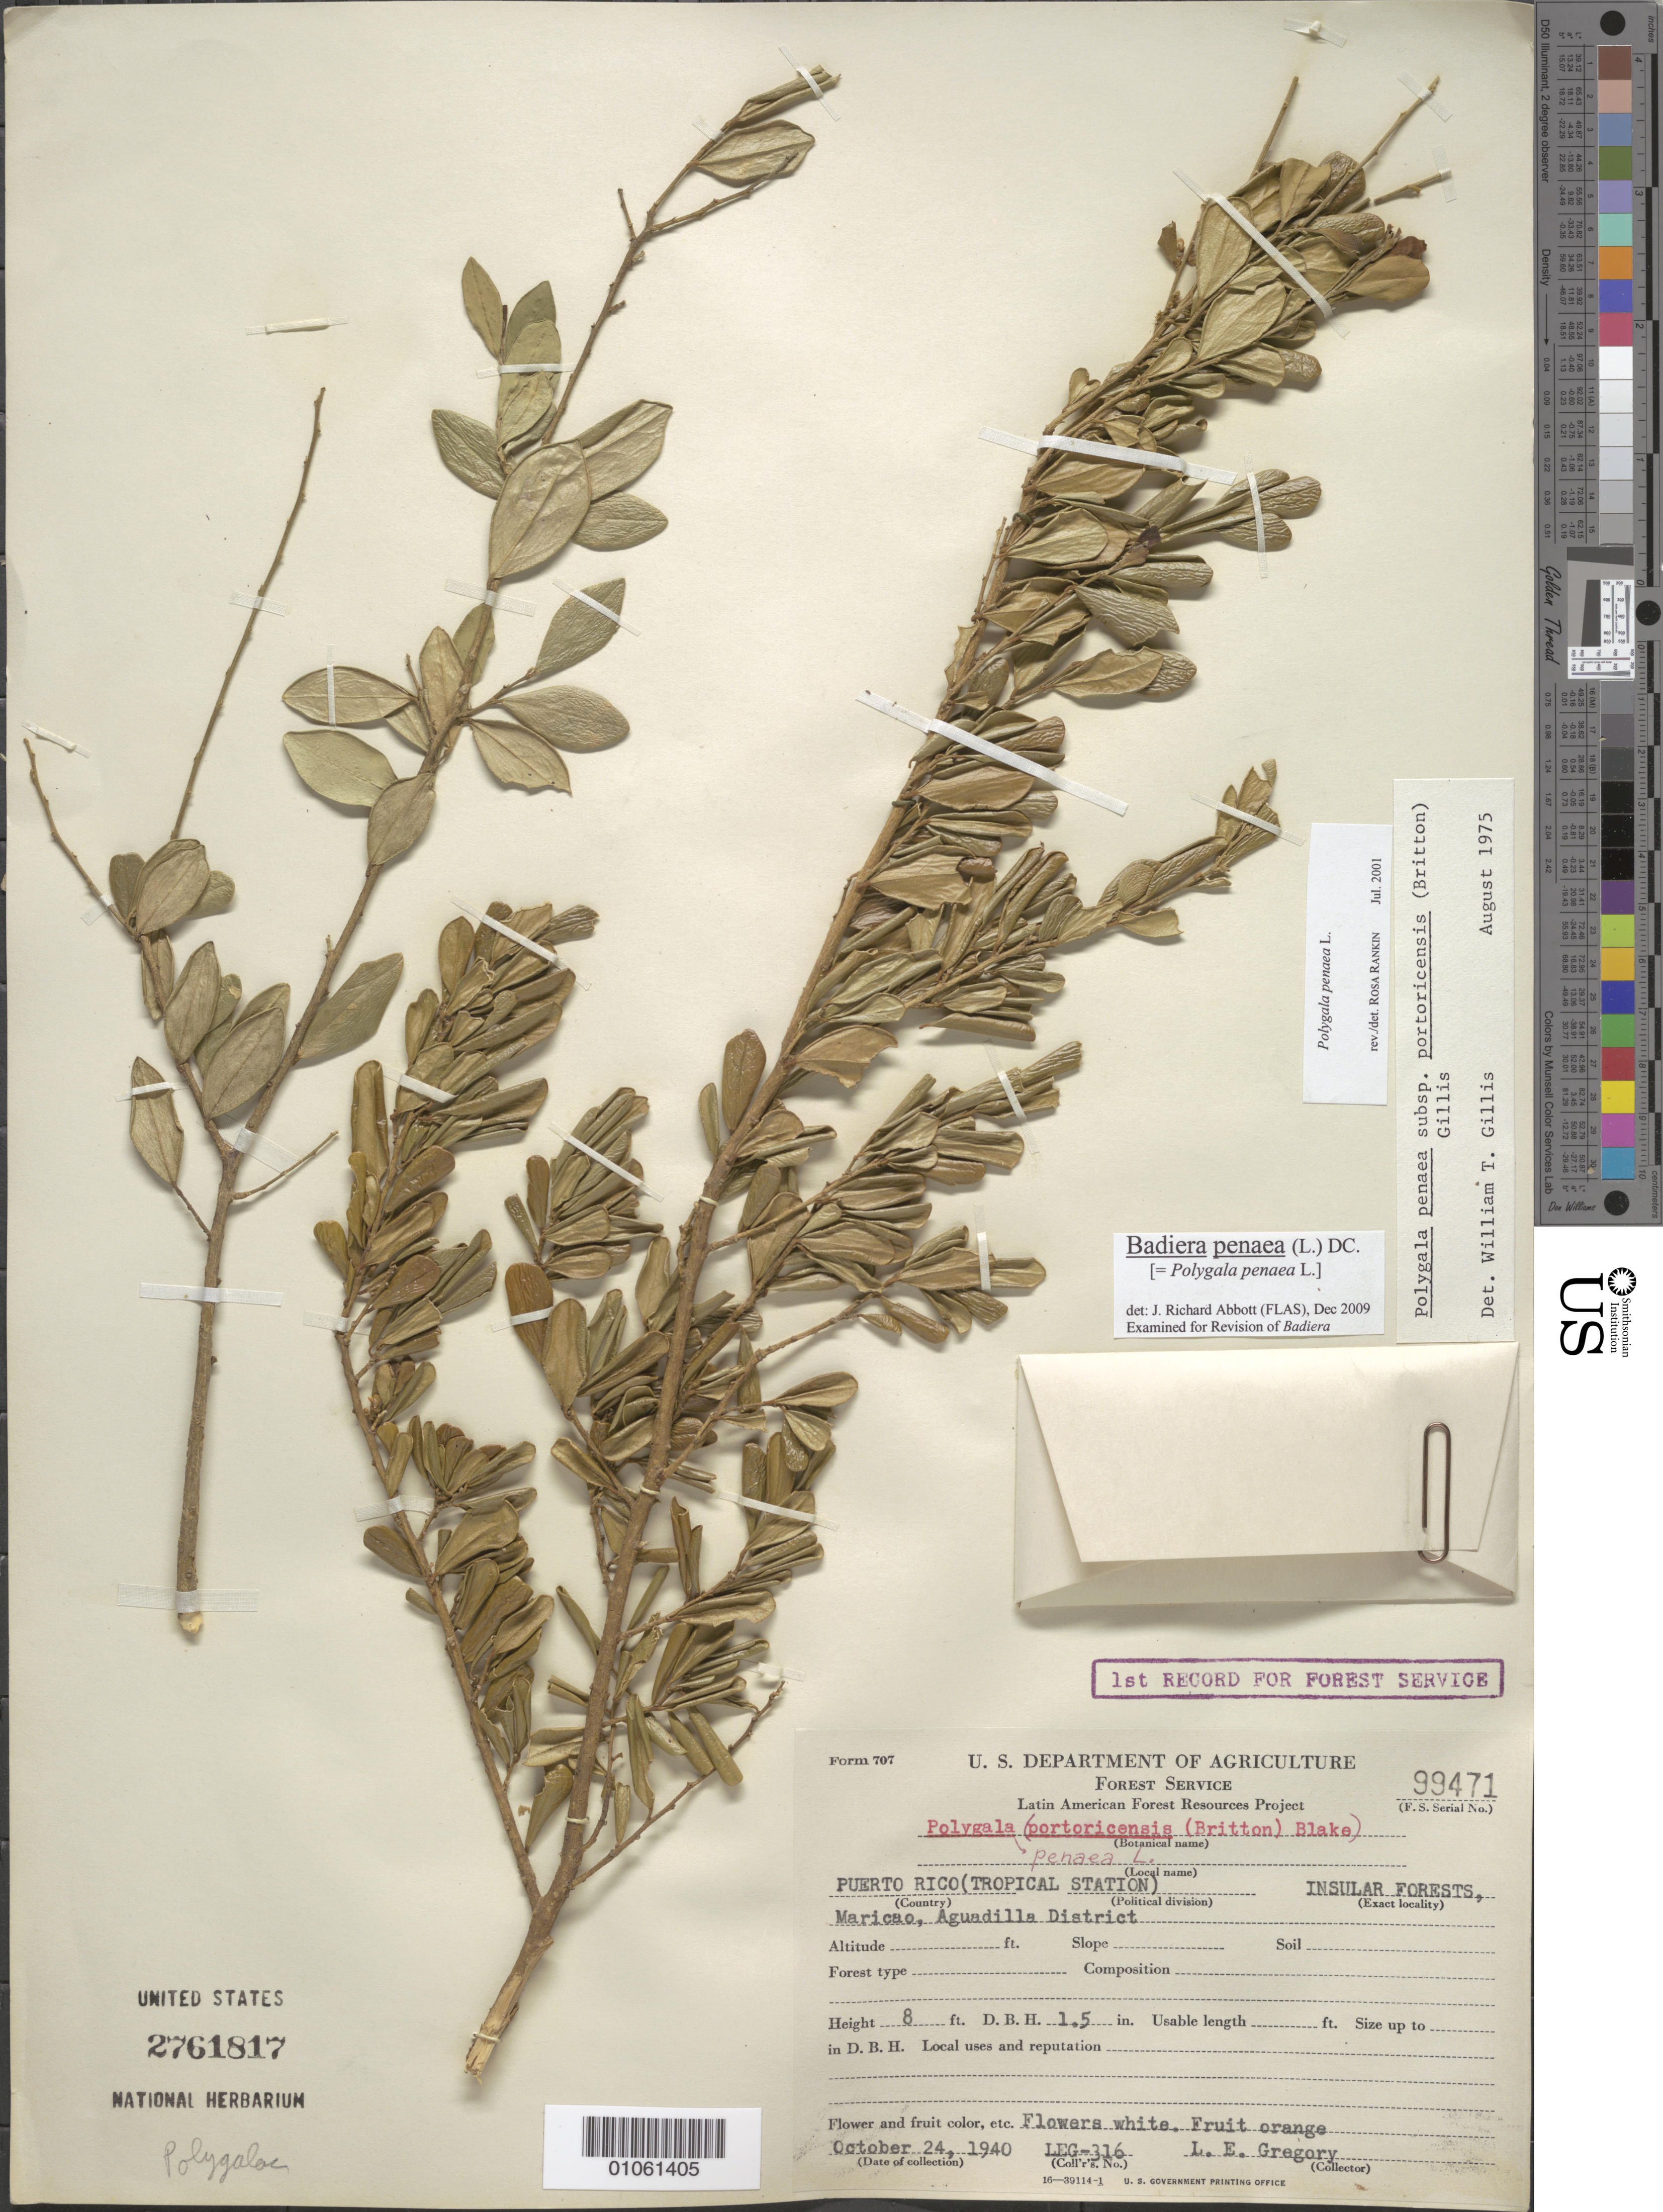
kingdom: Plantae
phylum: Tracheophyta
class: Magnoliopsida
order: Fabales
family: Polygalaceae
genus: Badiera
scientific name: Badiera penaea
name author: (L.) DC.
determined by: Abbott, J. R., (FLAS)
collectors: L. E. Gregory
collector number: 316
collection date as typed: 24 Oct 1940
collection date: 1940-10-24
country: Puerto Rico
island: Puerto Rico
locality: Maricao, Aguadilla District, Tropical Station, Insular Forests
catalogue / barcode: US 2761817